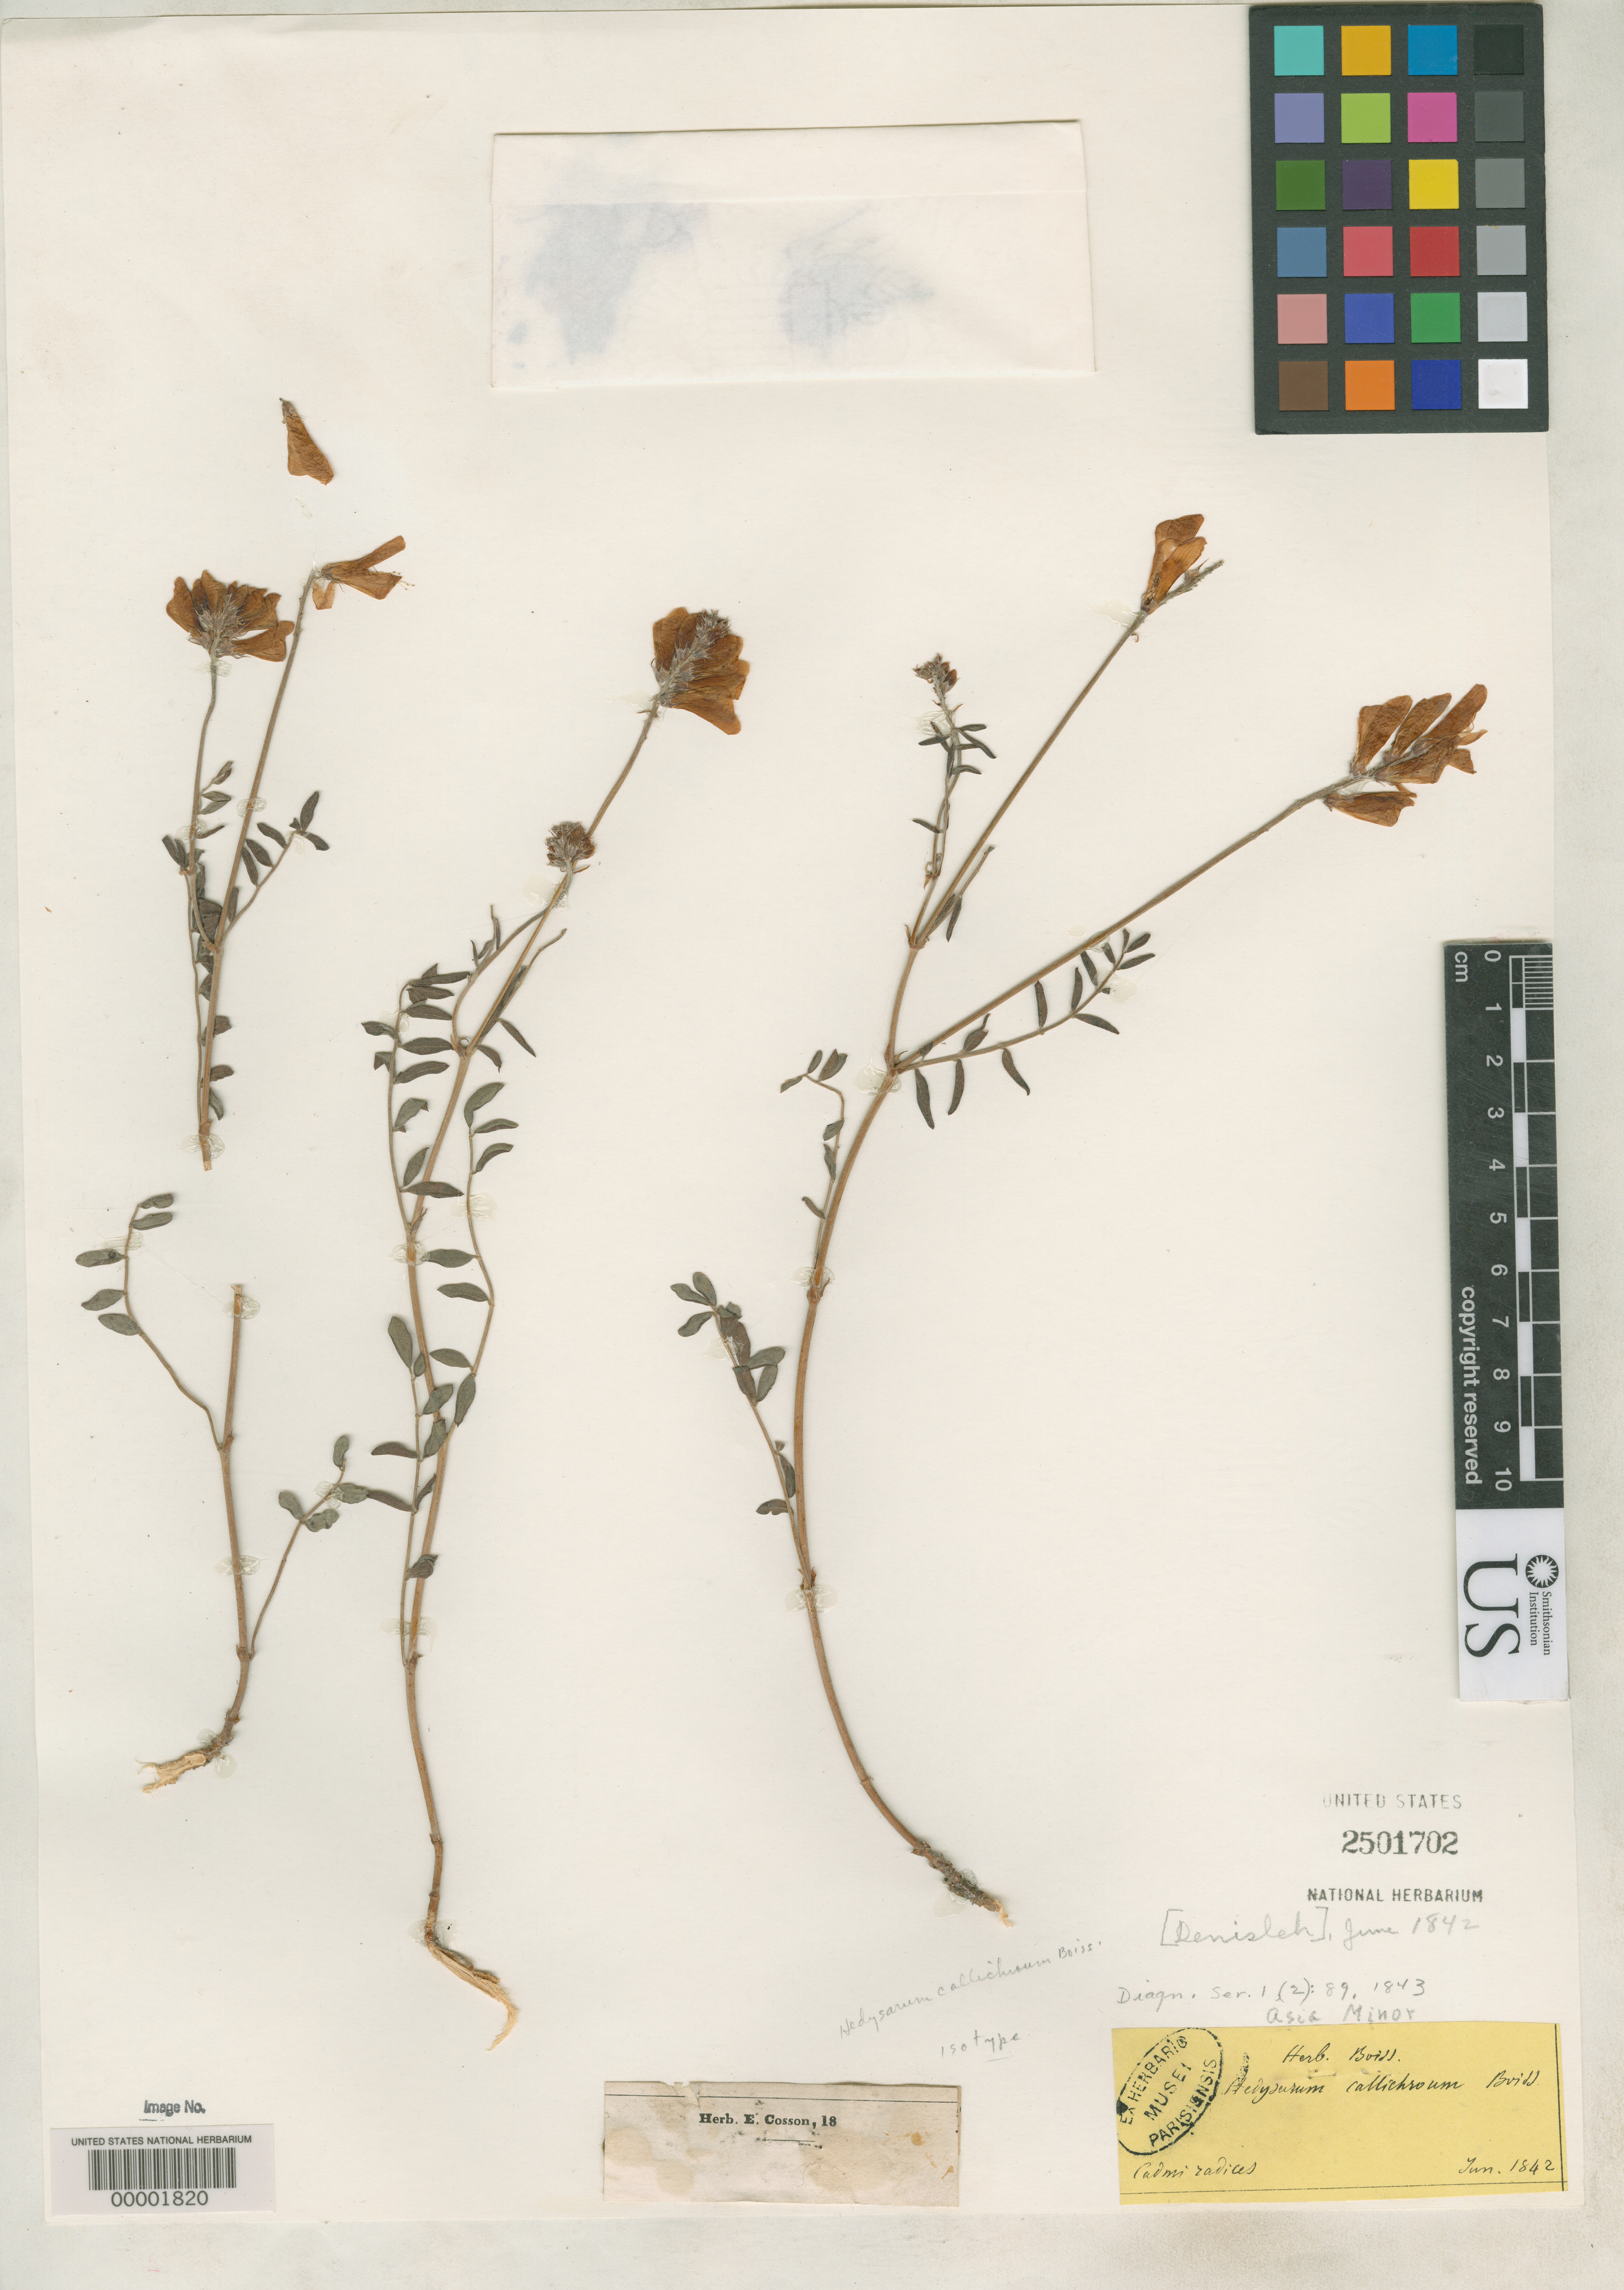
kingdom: Plantae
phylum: Tracheophyta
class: Magnoliopsida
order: Fabales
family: Fabaceae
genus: Hedysarum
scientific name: Hedysarum callichroum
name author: Boiss.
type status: Isotype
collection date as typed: Jun 1842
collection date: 1842-06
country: Turkey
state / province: Denizli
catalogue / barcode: US 2501702